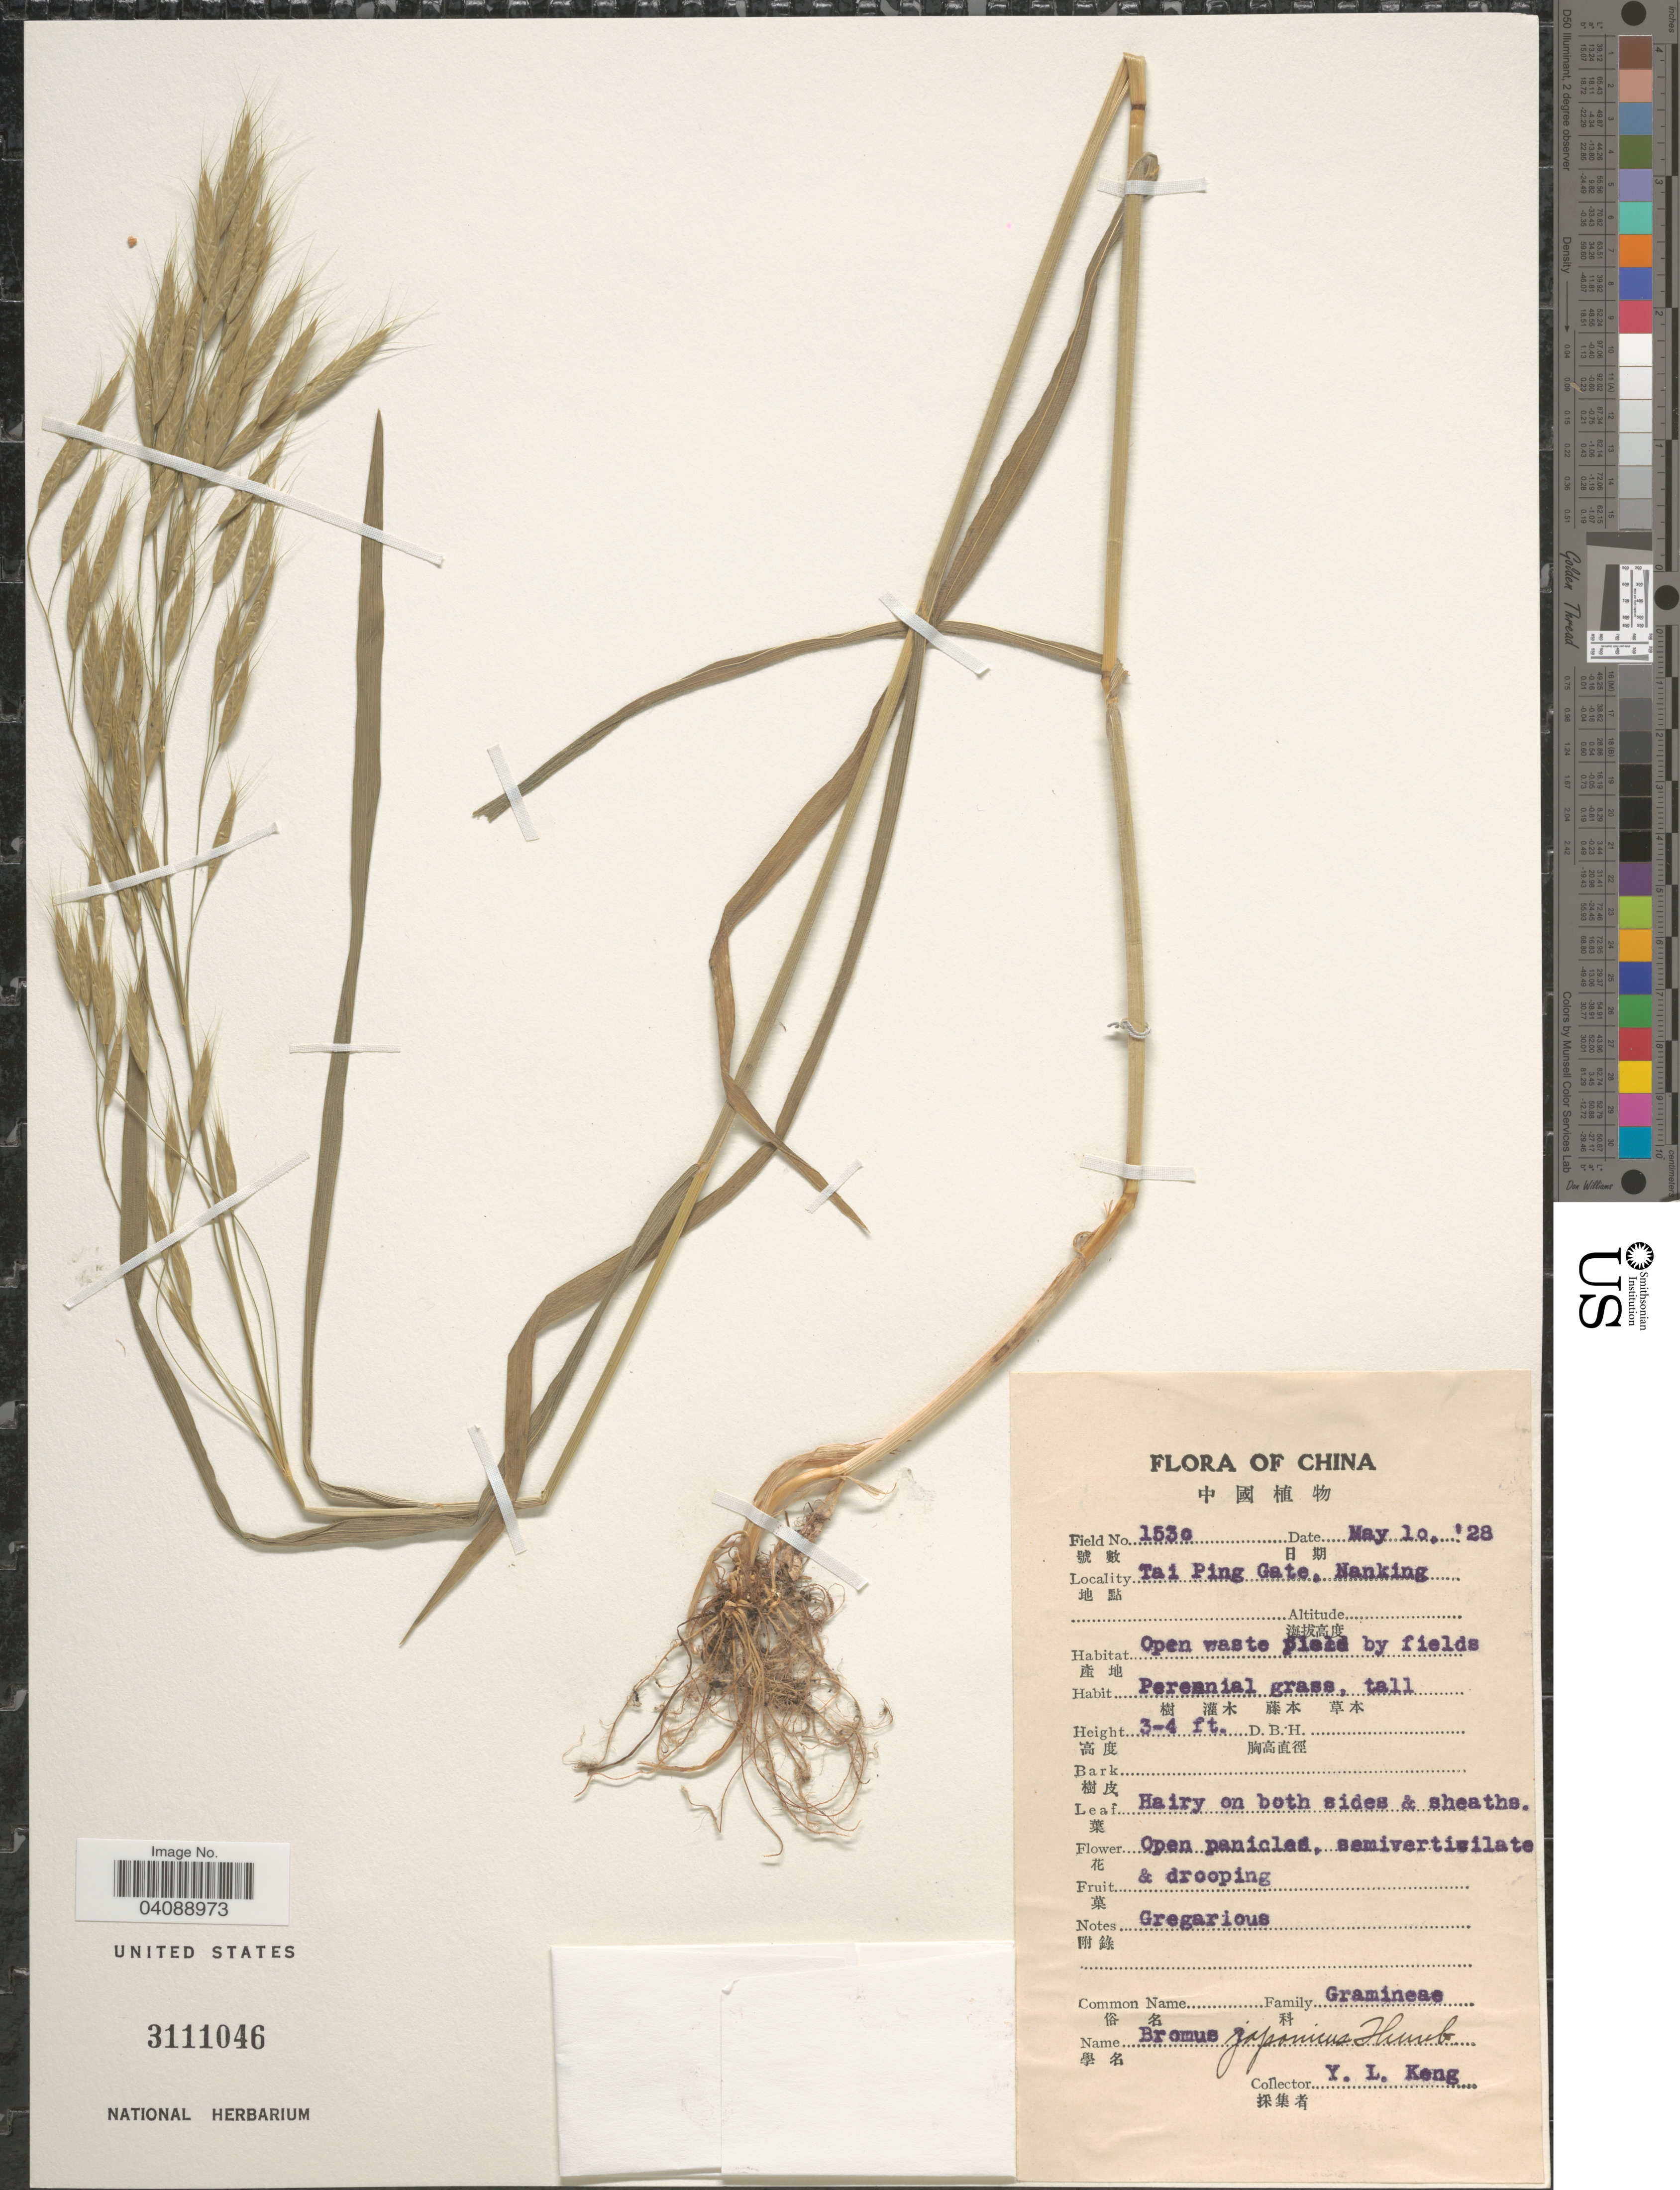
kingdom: Plantae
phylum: Tracheophyta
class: Liliopsida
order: Poales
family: Poaceae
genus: Bromus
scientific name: Bromus japonicus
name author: Houtt.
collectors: Y. L. Keng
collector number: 1530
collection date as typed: Transcribed d/m/y: 10/5/28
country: China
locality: Tai Ping Gaye, Nanking.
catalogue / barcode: US 3111046